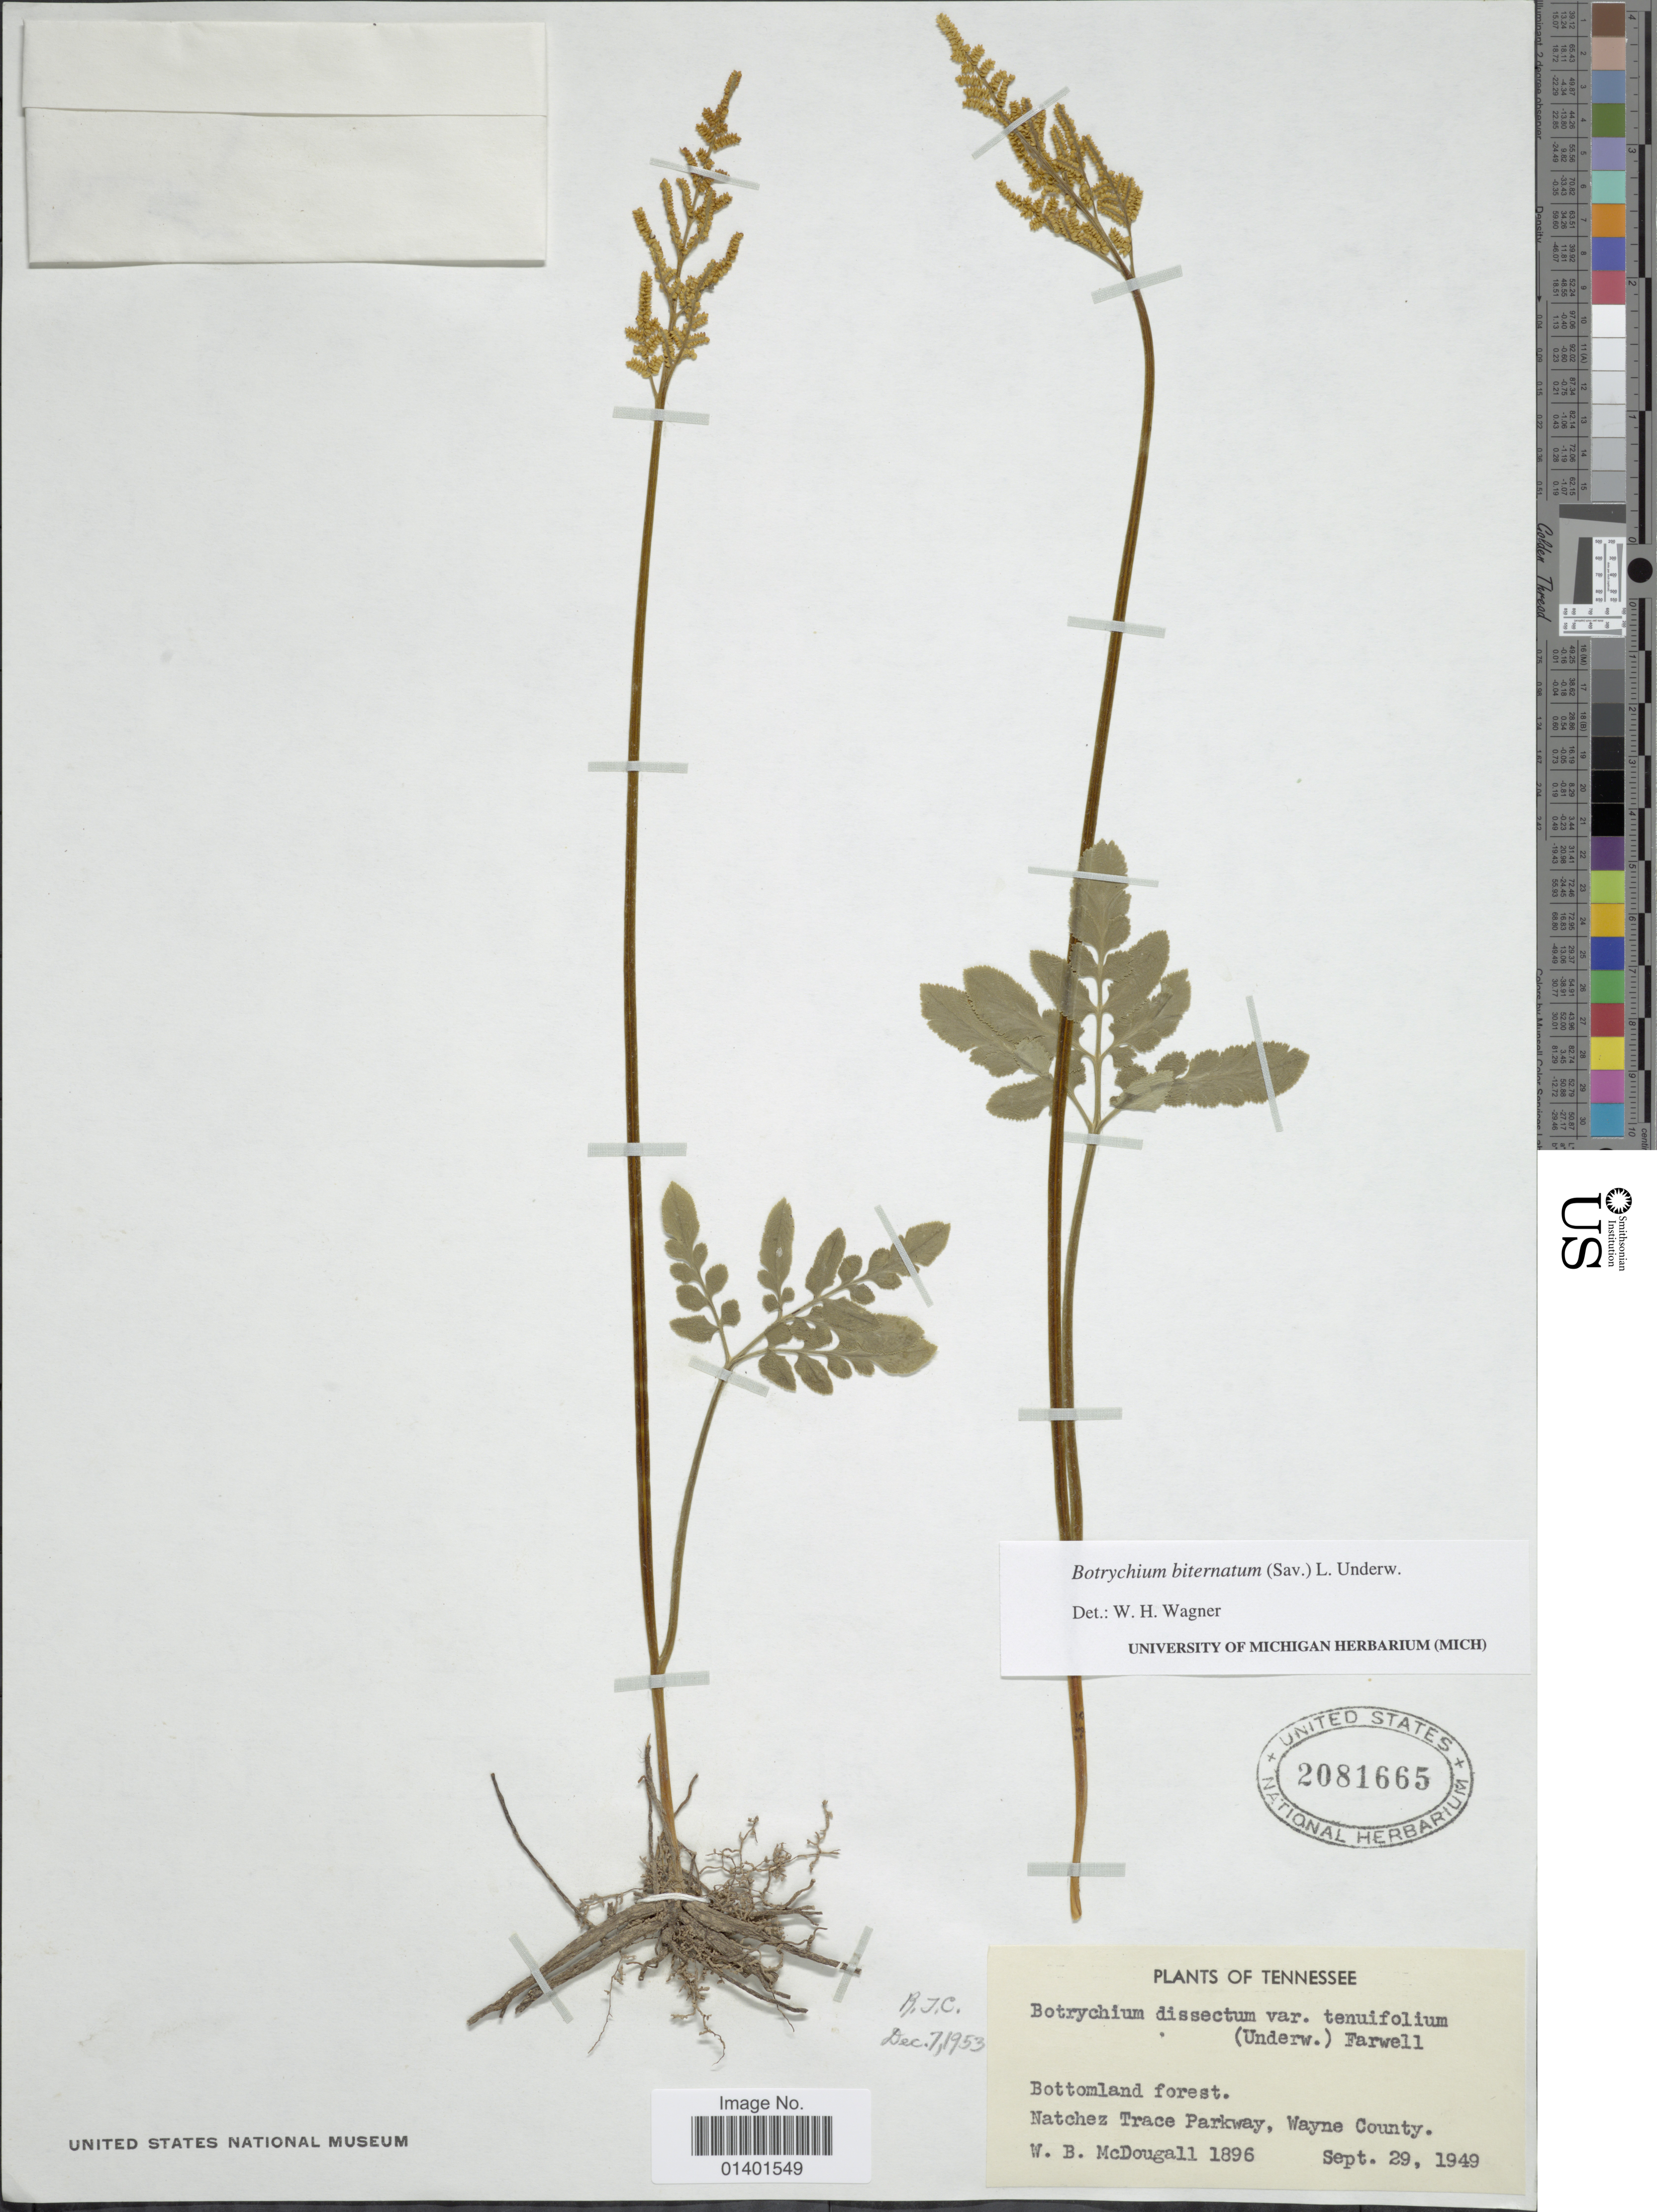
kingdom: Plantae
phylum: Tracheophyta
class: Polypodiopsida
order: Ophioglossales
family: Ophioglossaceae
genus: Botrychium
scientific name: Botrychium biternatum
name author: (Sav.) Underw.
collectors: W. B. McDougall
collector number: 1896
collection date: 1949-09-29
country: United States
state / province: Tennessee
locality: Natchez Trace Parkway, Wayne County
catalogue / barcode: US 2081665